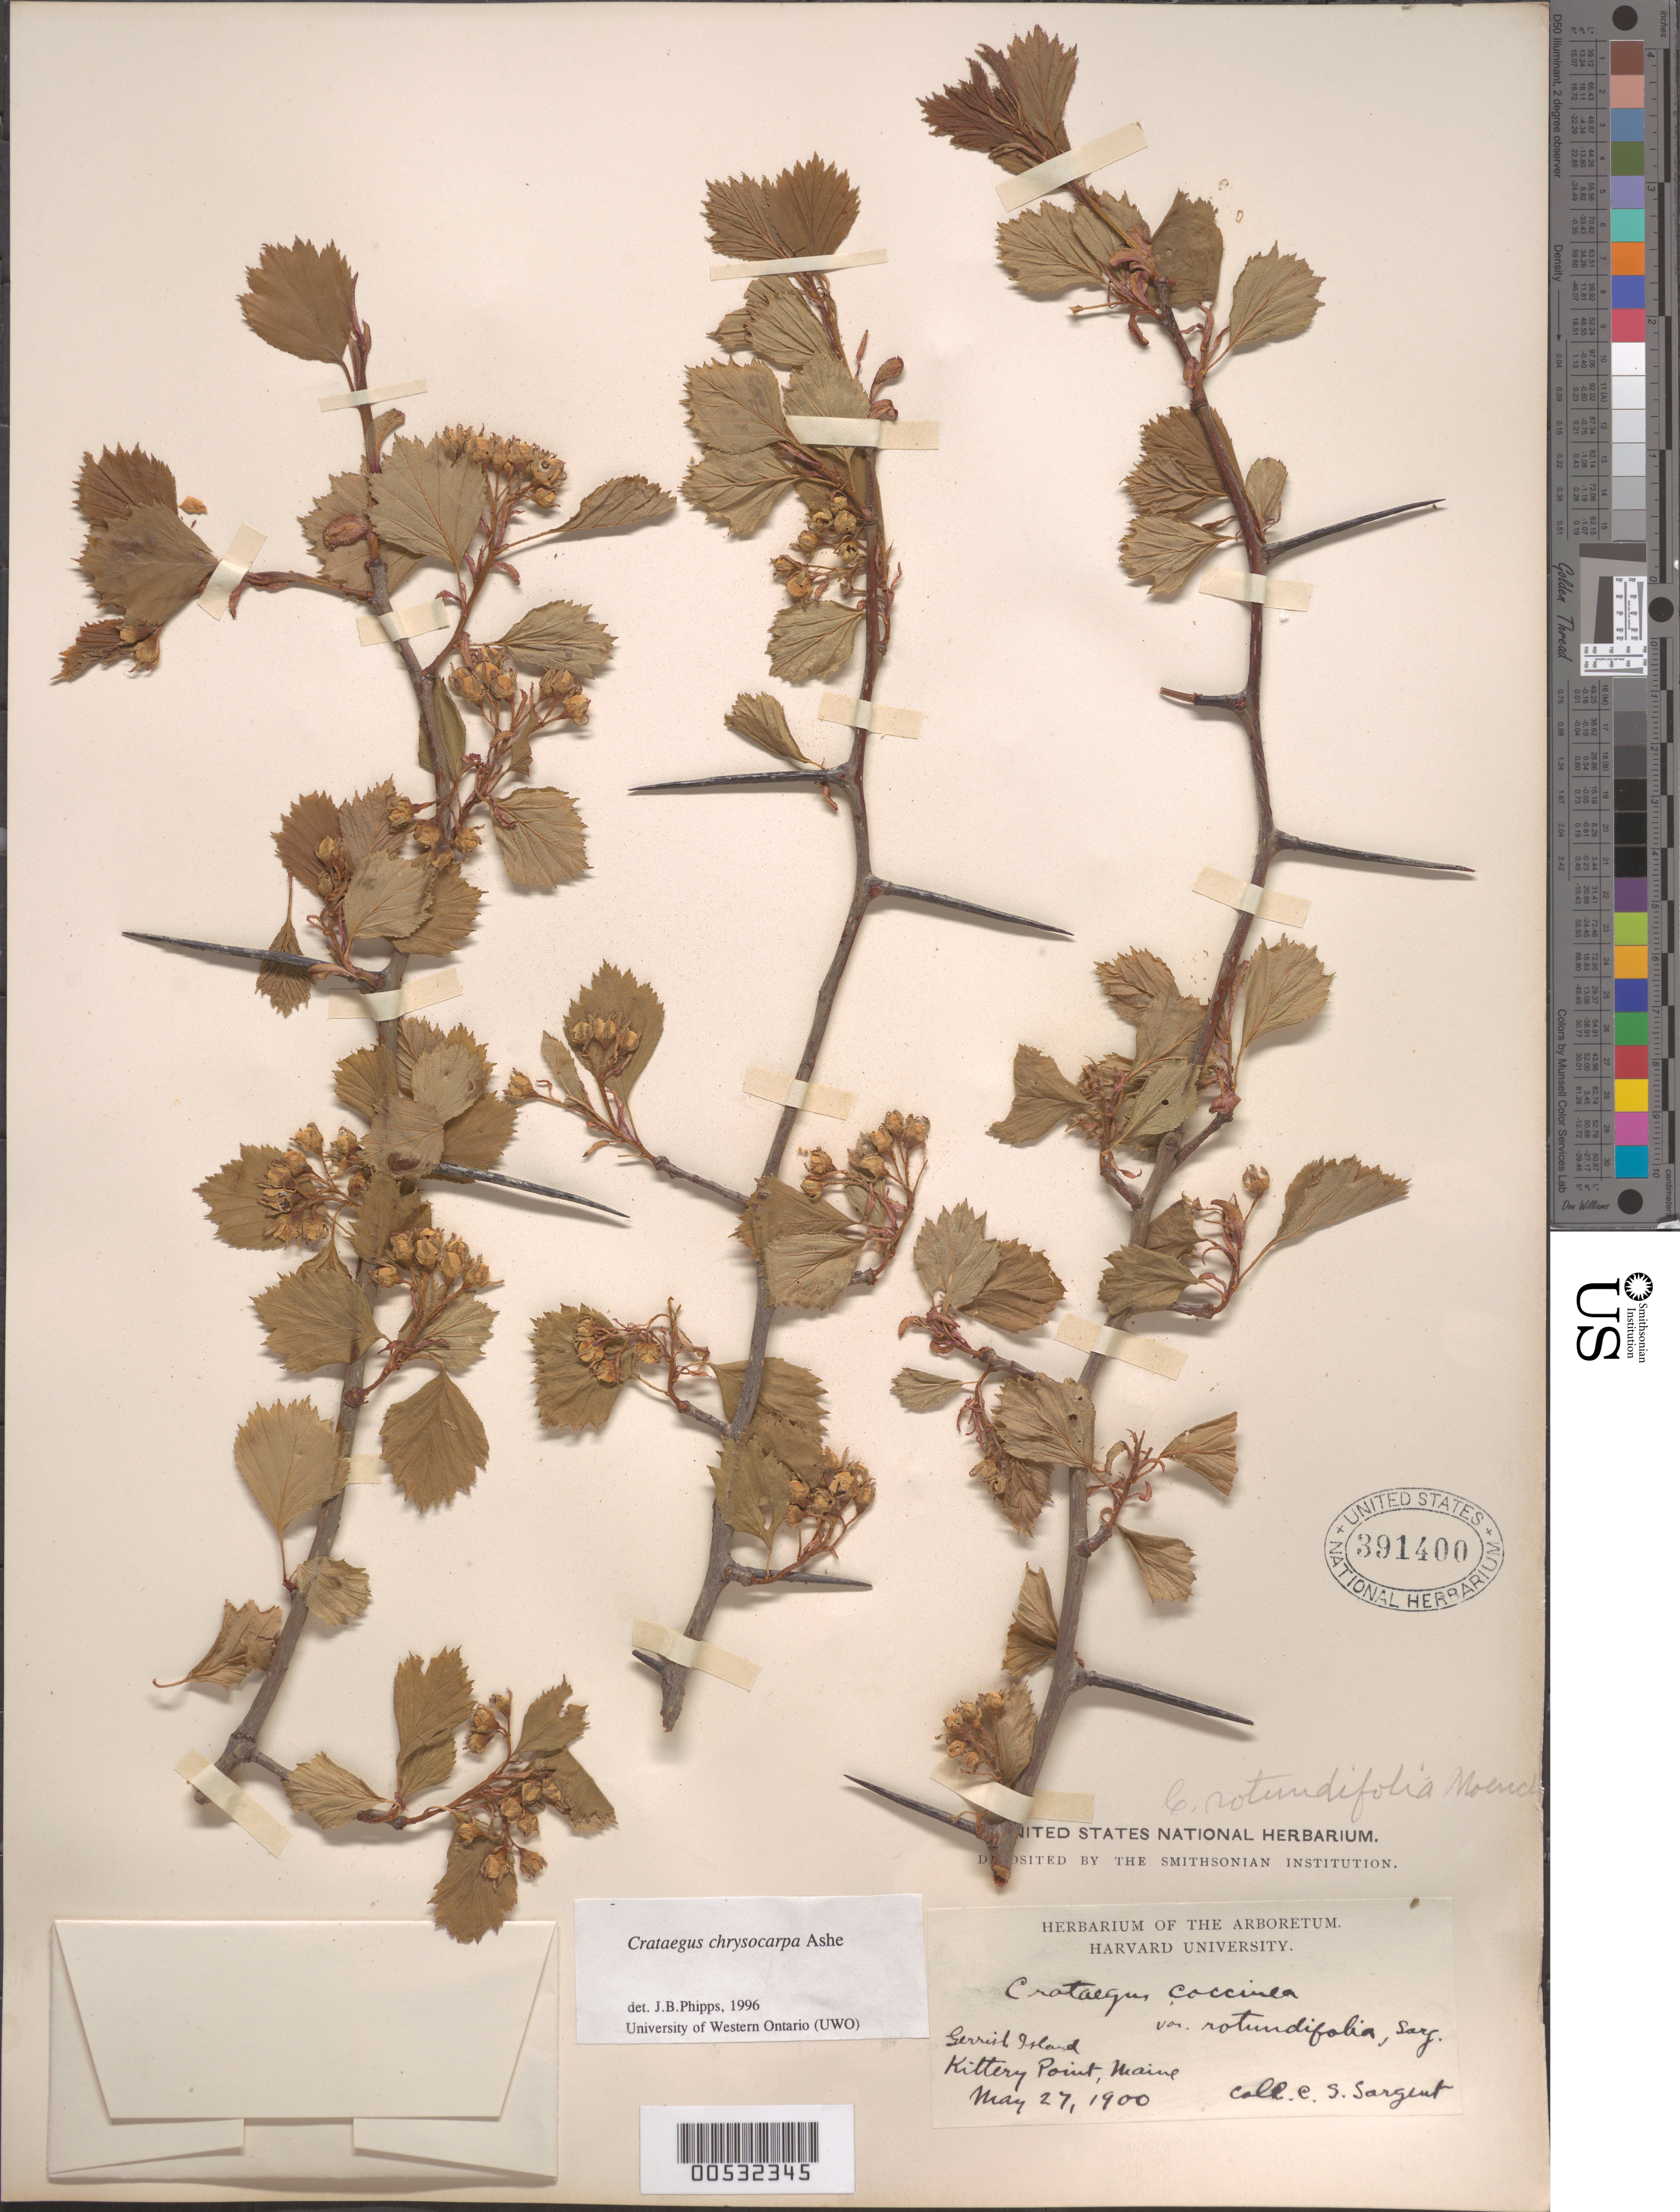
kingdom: Plantae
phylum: Tracheophyta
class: Magnoliopsida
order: Rosales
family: Rosaceae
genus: Crataegus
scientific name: Crataegus chrysocarpa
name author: Ashe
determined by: Phipps, James B., (UWO), University of Western Ontario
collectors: C. S. Sargent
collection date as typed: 27 May 1900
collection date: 1900-05-27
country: United States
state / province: Maine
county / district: York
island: Gerrish Island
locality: Kittery Point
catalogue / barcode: US 391400